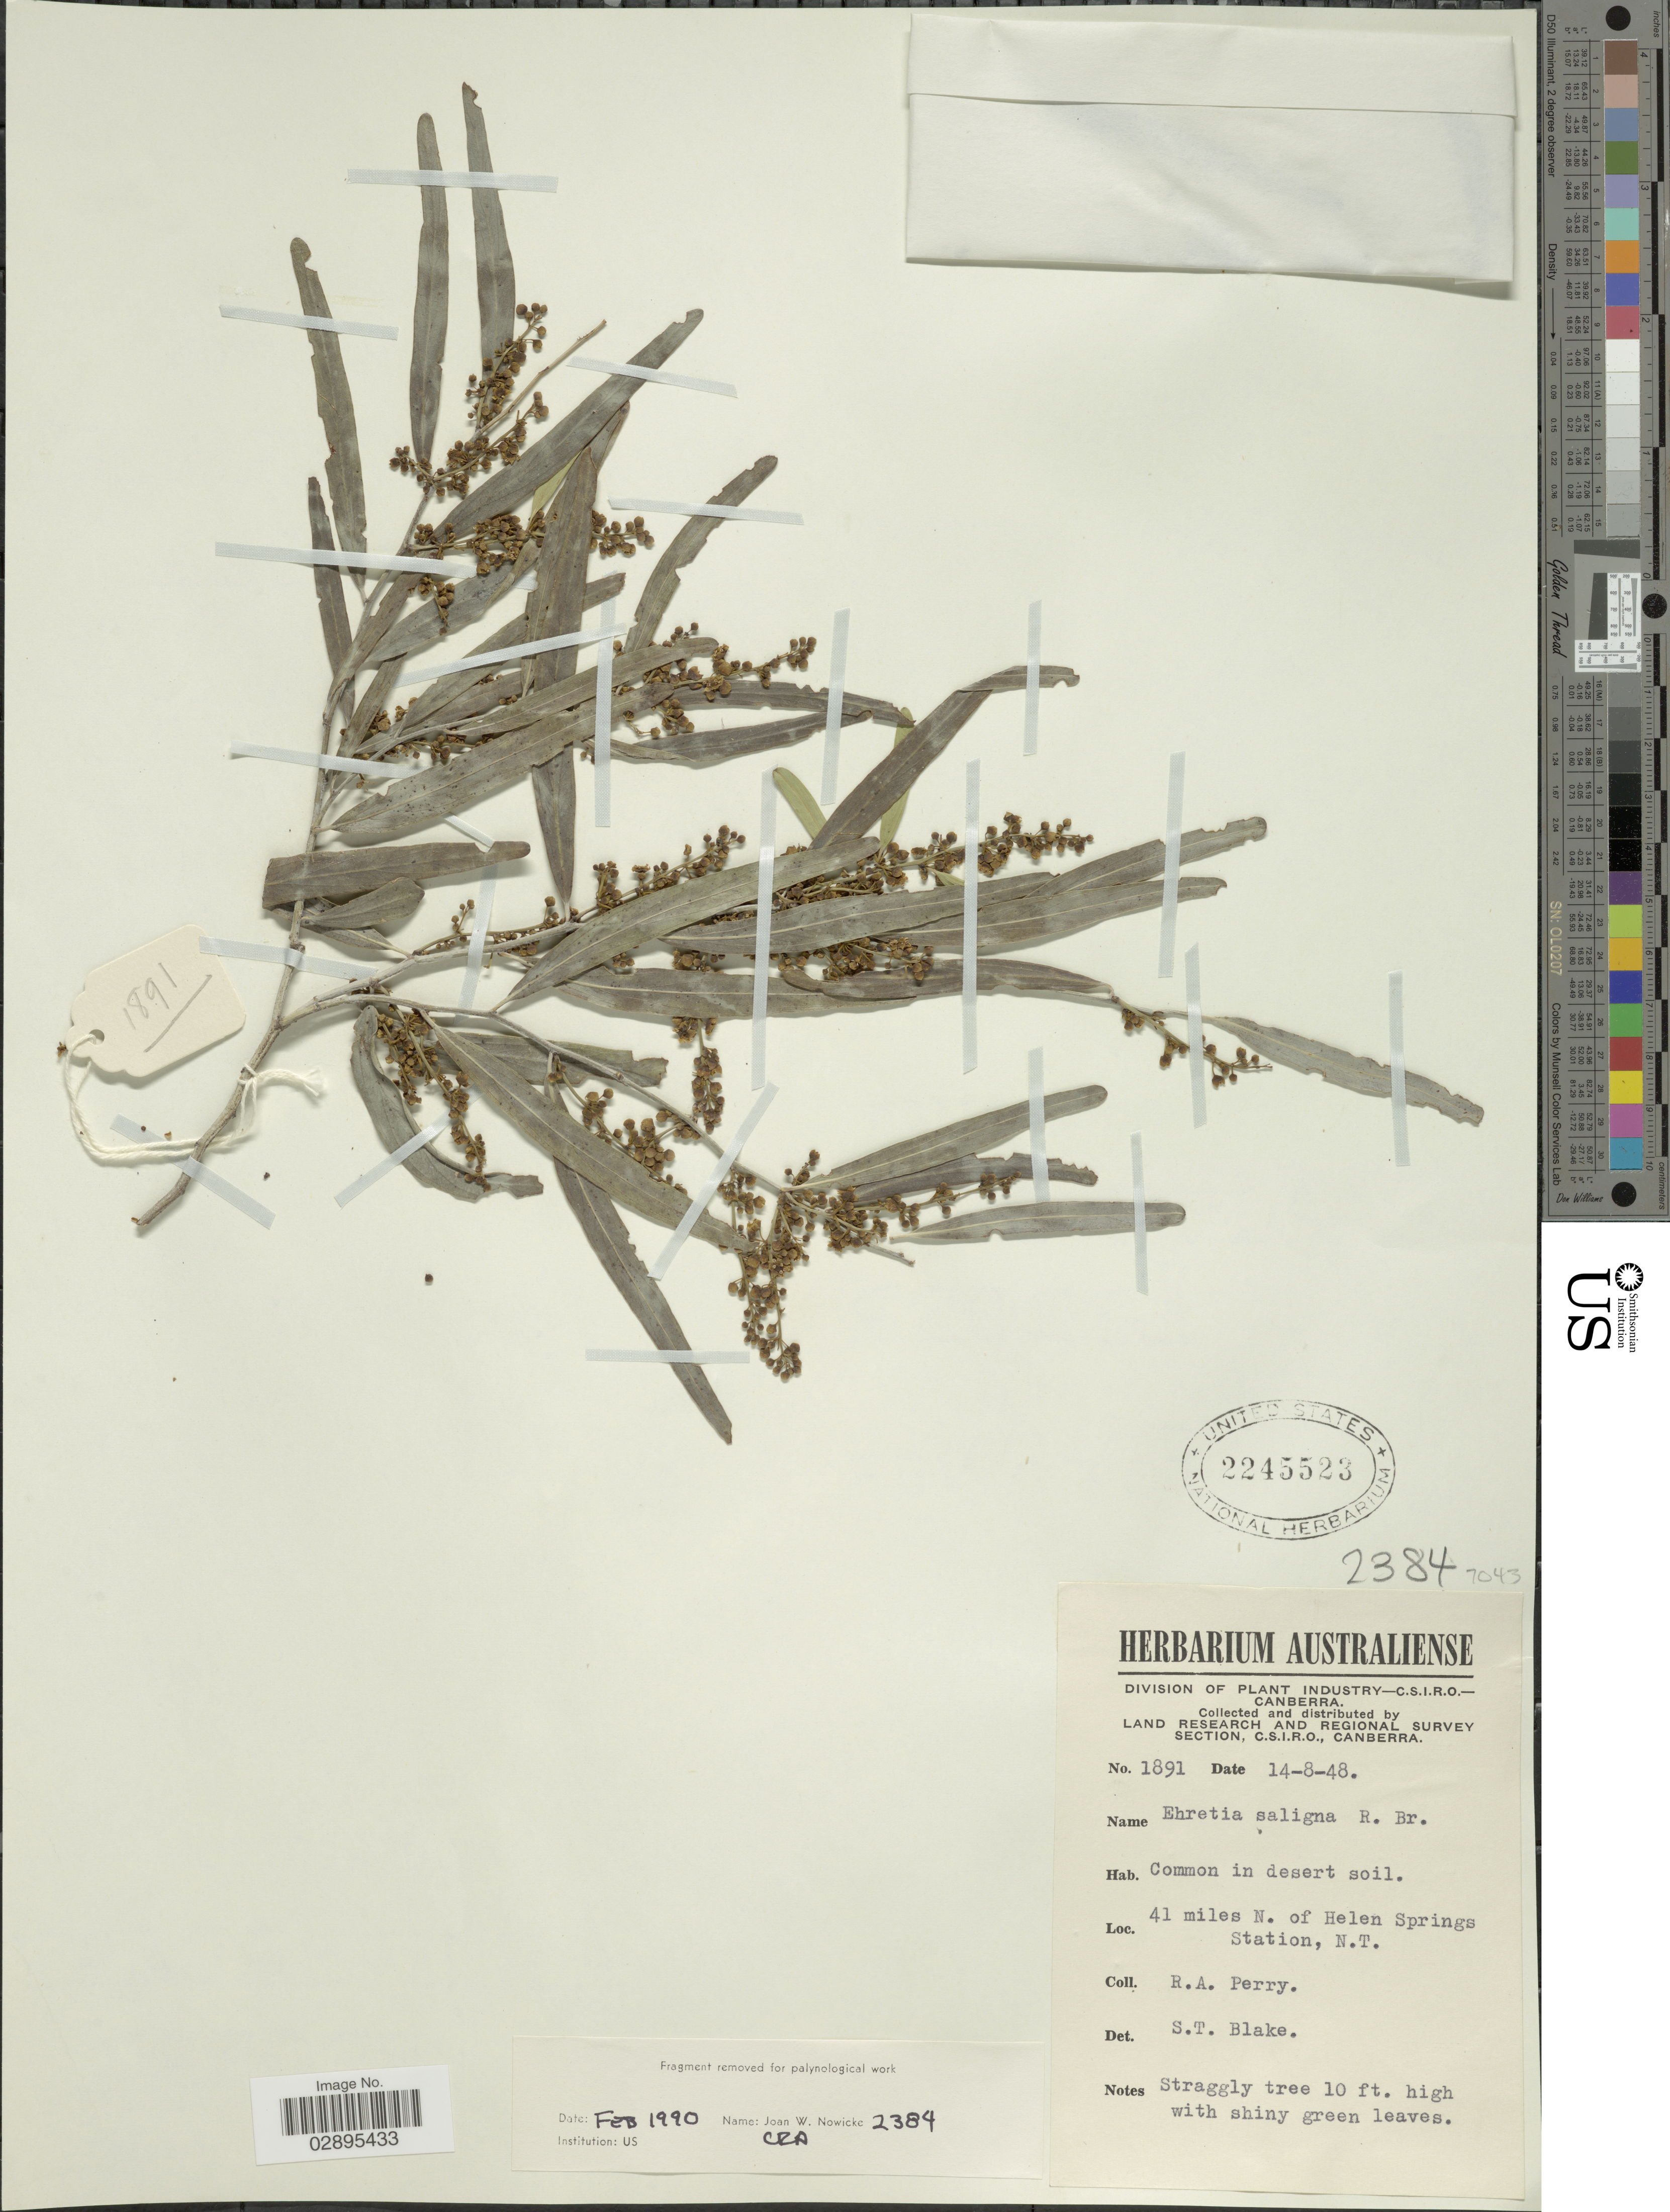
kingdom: Plantae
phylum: Tracheophyta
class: Magnoliopsida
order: Boraginales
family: Ehretiaceae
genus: Ehretia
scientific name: Ehretia saligna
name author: R. Br.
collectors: Perry, R. A.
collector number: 1891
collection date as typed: Transcribed d/m/y: 14/8/48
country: Australia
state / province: Northern Territory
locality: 41 miles N. of Helen Springs Station, N.T.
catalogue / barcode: US 2245523